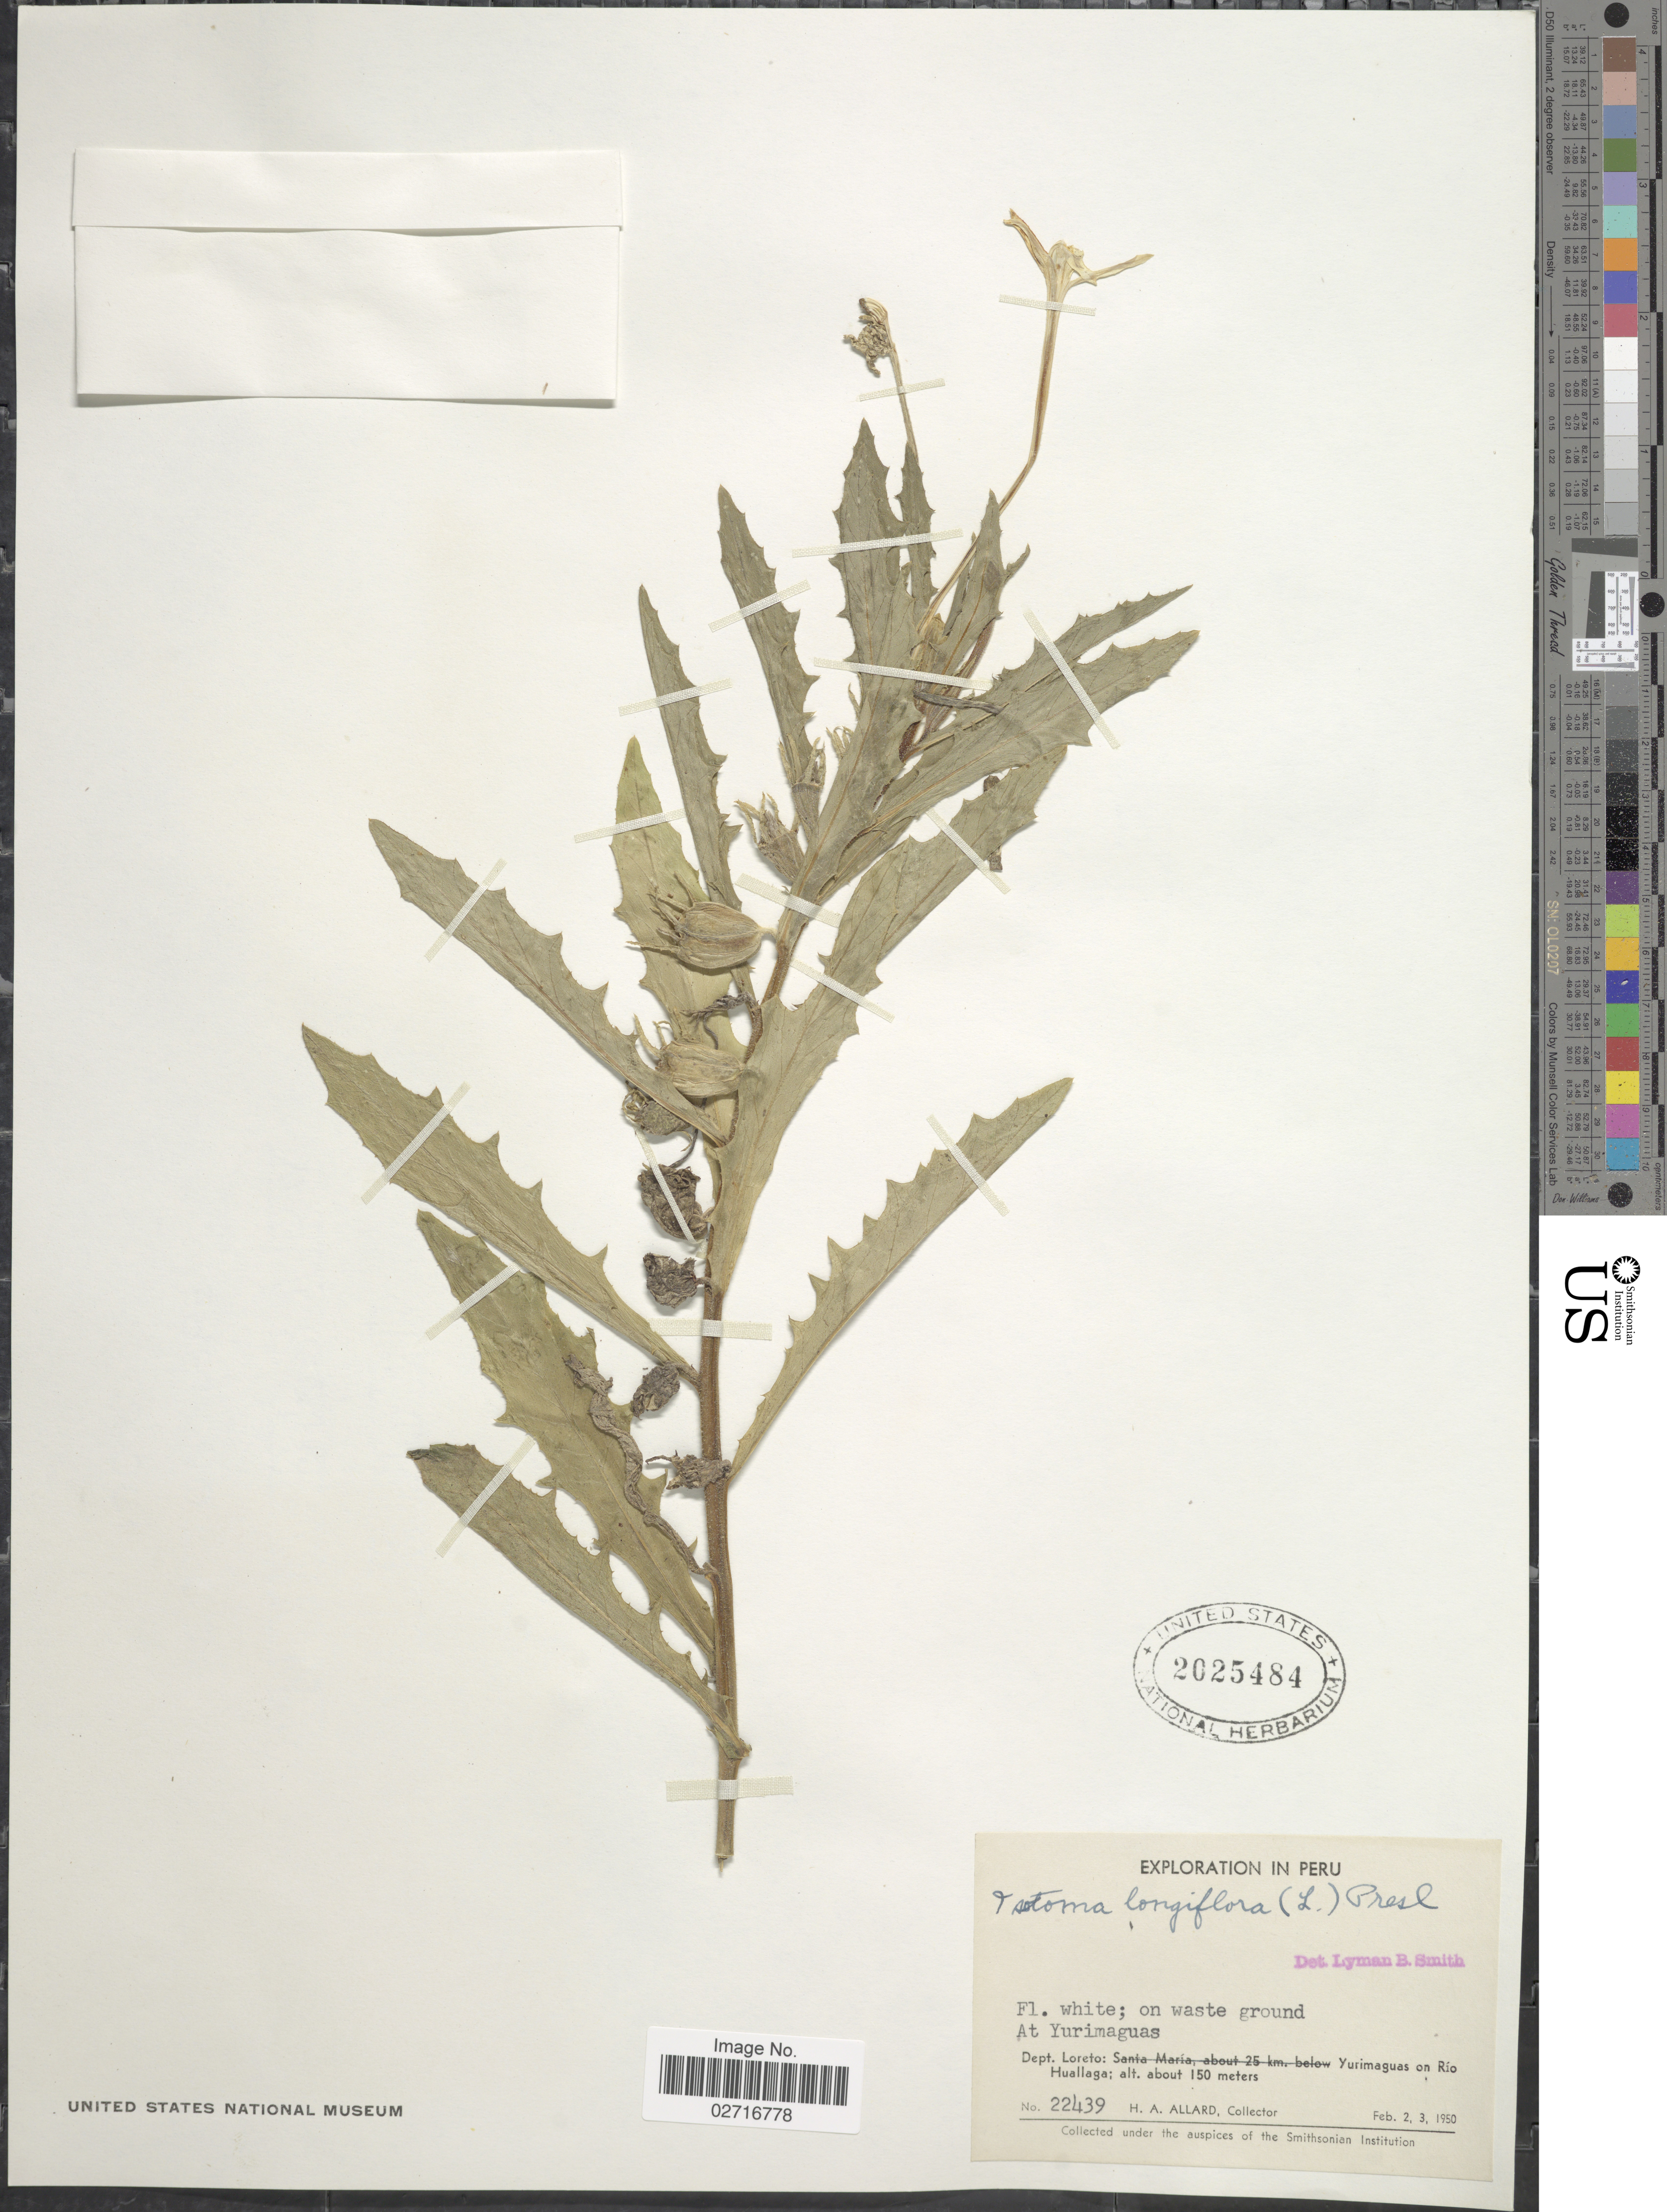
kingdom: Plantae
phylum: Tracheophyta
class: Magnoliopsida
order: Asterales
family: Campanulaceae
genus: Hippobroma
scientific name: Hippobroma longiflora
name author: (L.) G. Don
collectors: H. A. Allard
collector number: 22439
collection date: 1950-02-02/1950-02-03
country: Peru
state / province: Loreto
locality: Yurimaguas on Rio Huallaga, at Yurimaguas.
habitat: waste ground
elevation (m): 150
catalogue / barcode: US 2025484